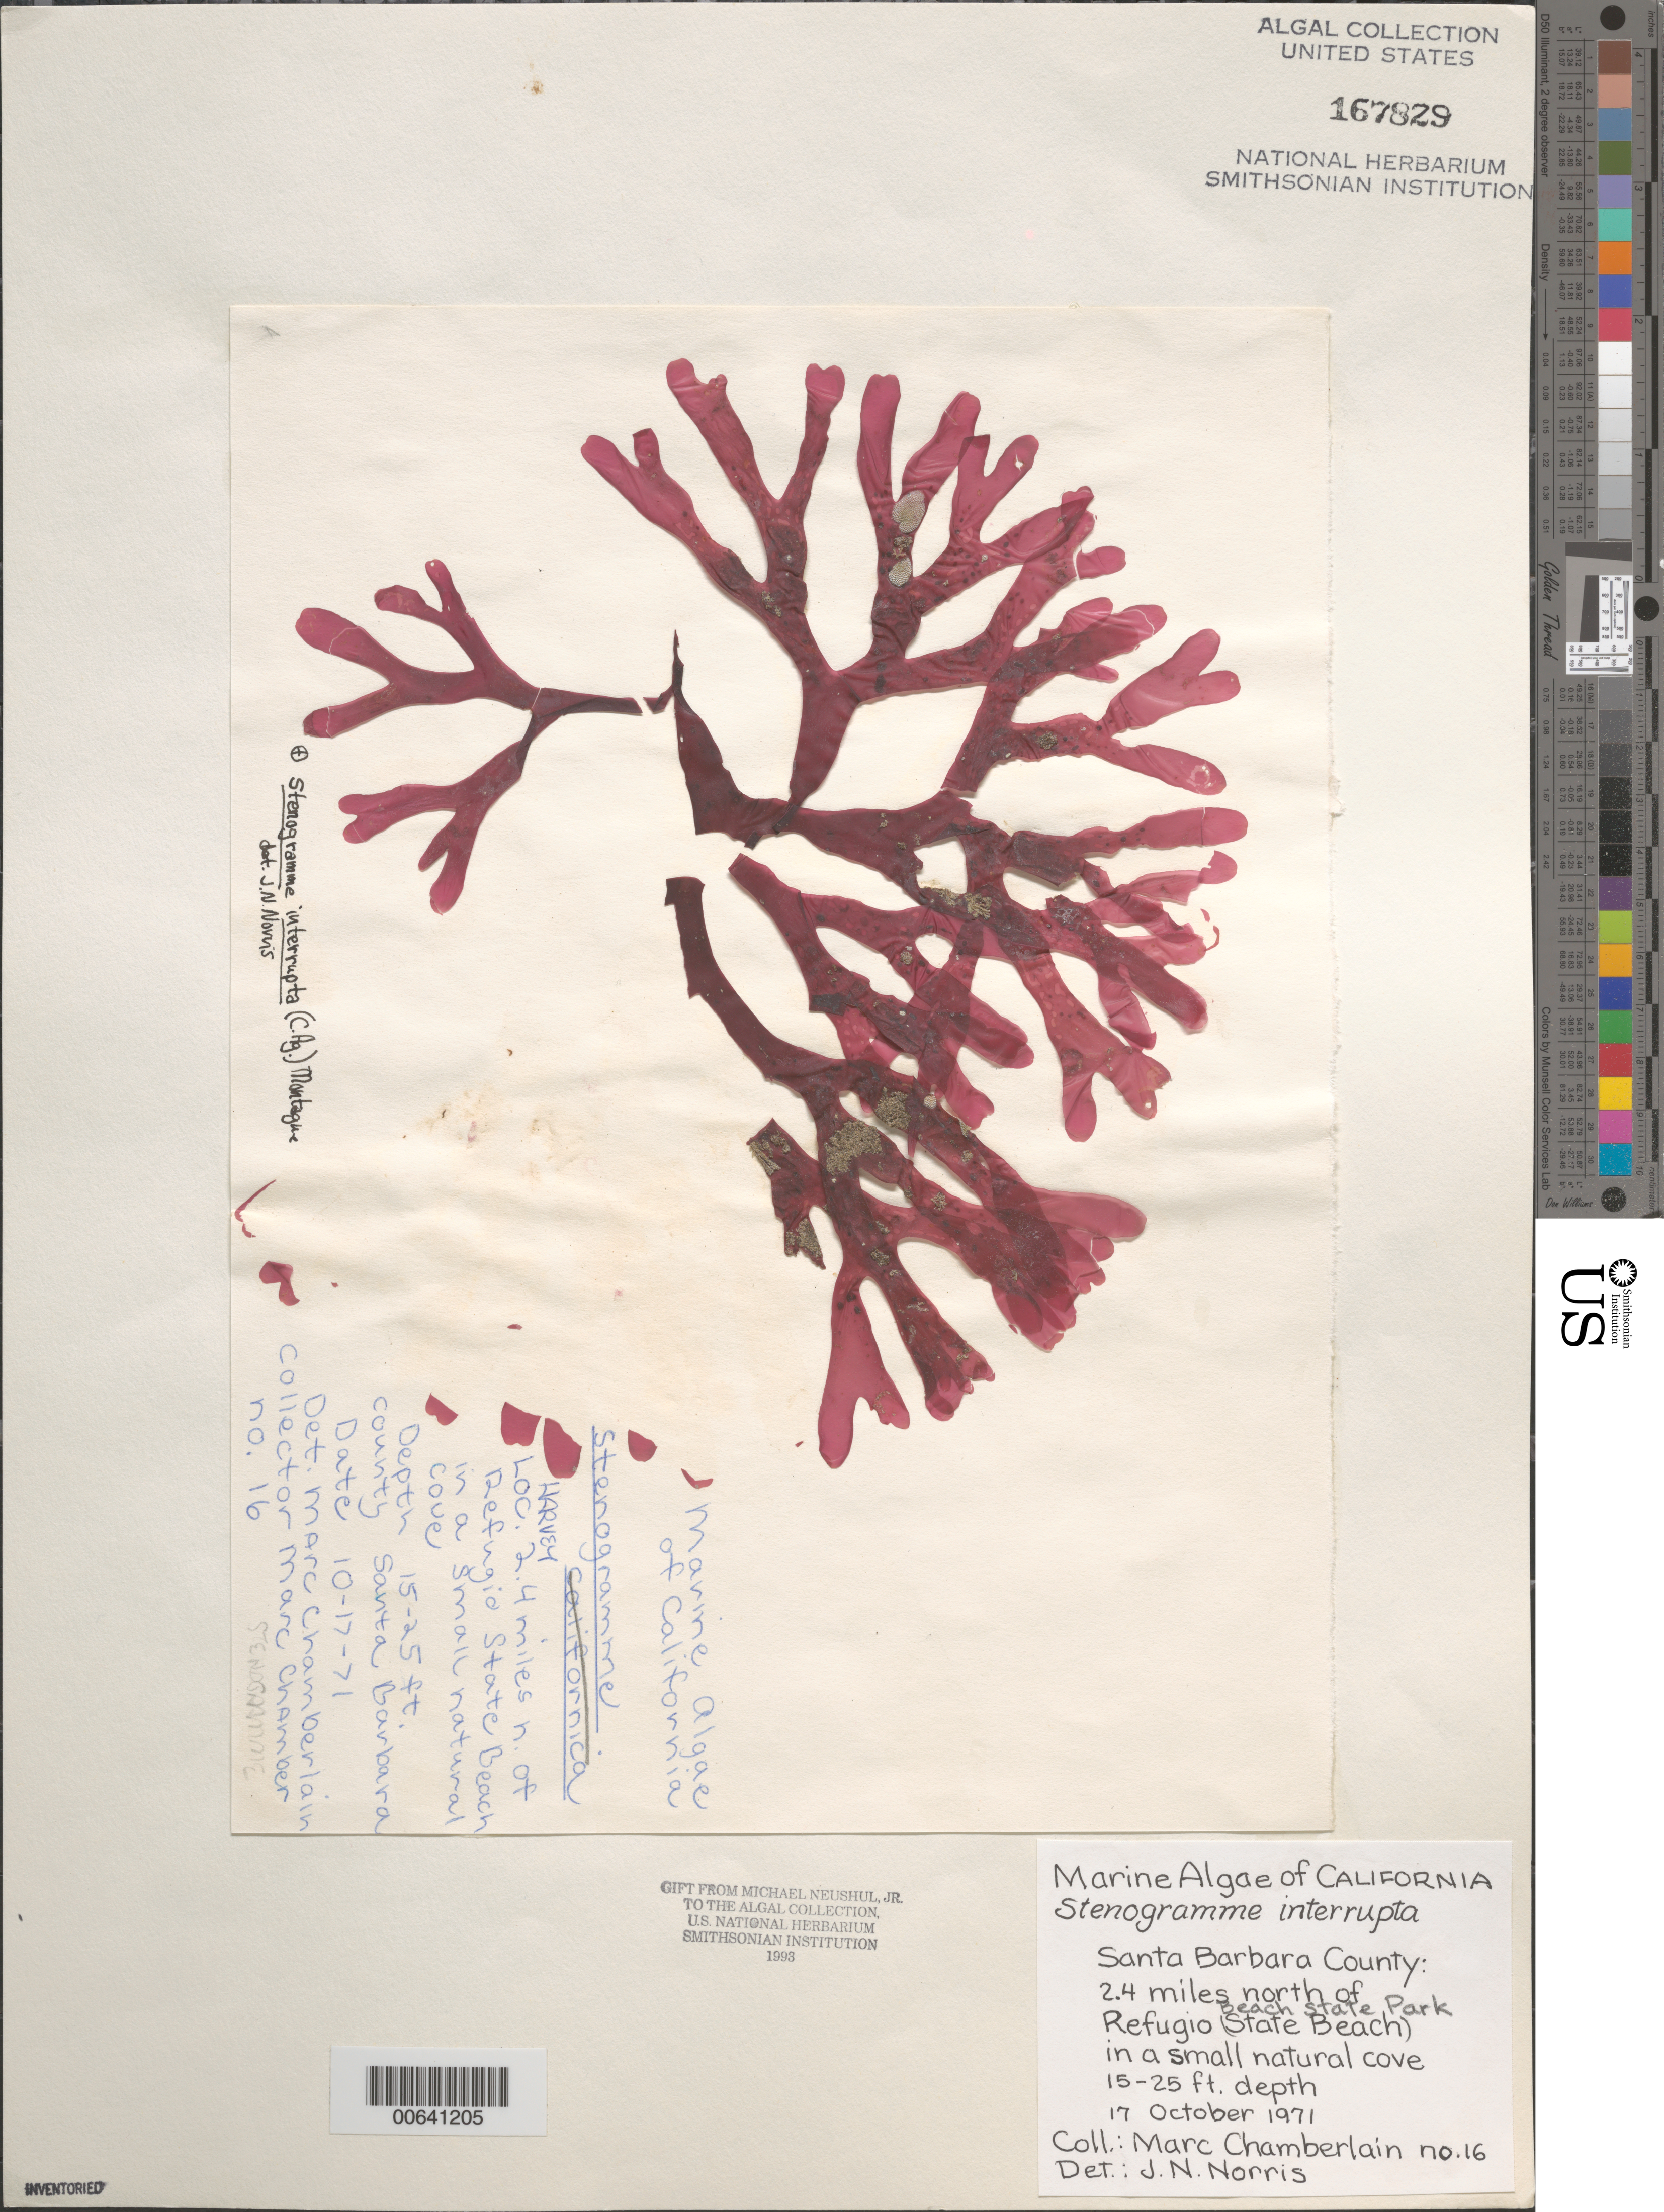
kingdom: Plantae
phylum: Rhodophyta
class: Florideophyceae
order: Gigartinales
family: Phyllophoraceae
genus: Stenogramma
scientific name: Stenogramma interruptum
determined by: Norris, James N.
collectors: M. Chamberlain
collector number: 16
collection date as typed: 17 Oct 1971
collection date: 1971-10-17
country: United States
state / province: California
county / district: Santa Barbara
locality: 2.4 miles north of Refugio Beach State Park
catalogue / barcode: US 167829